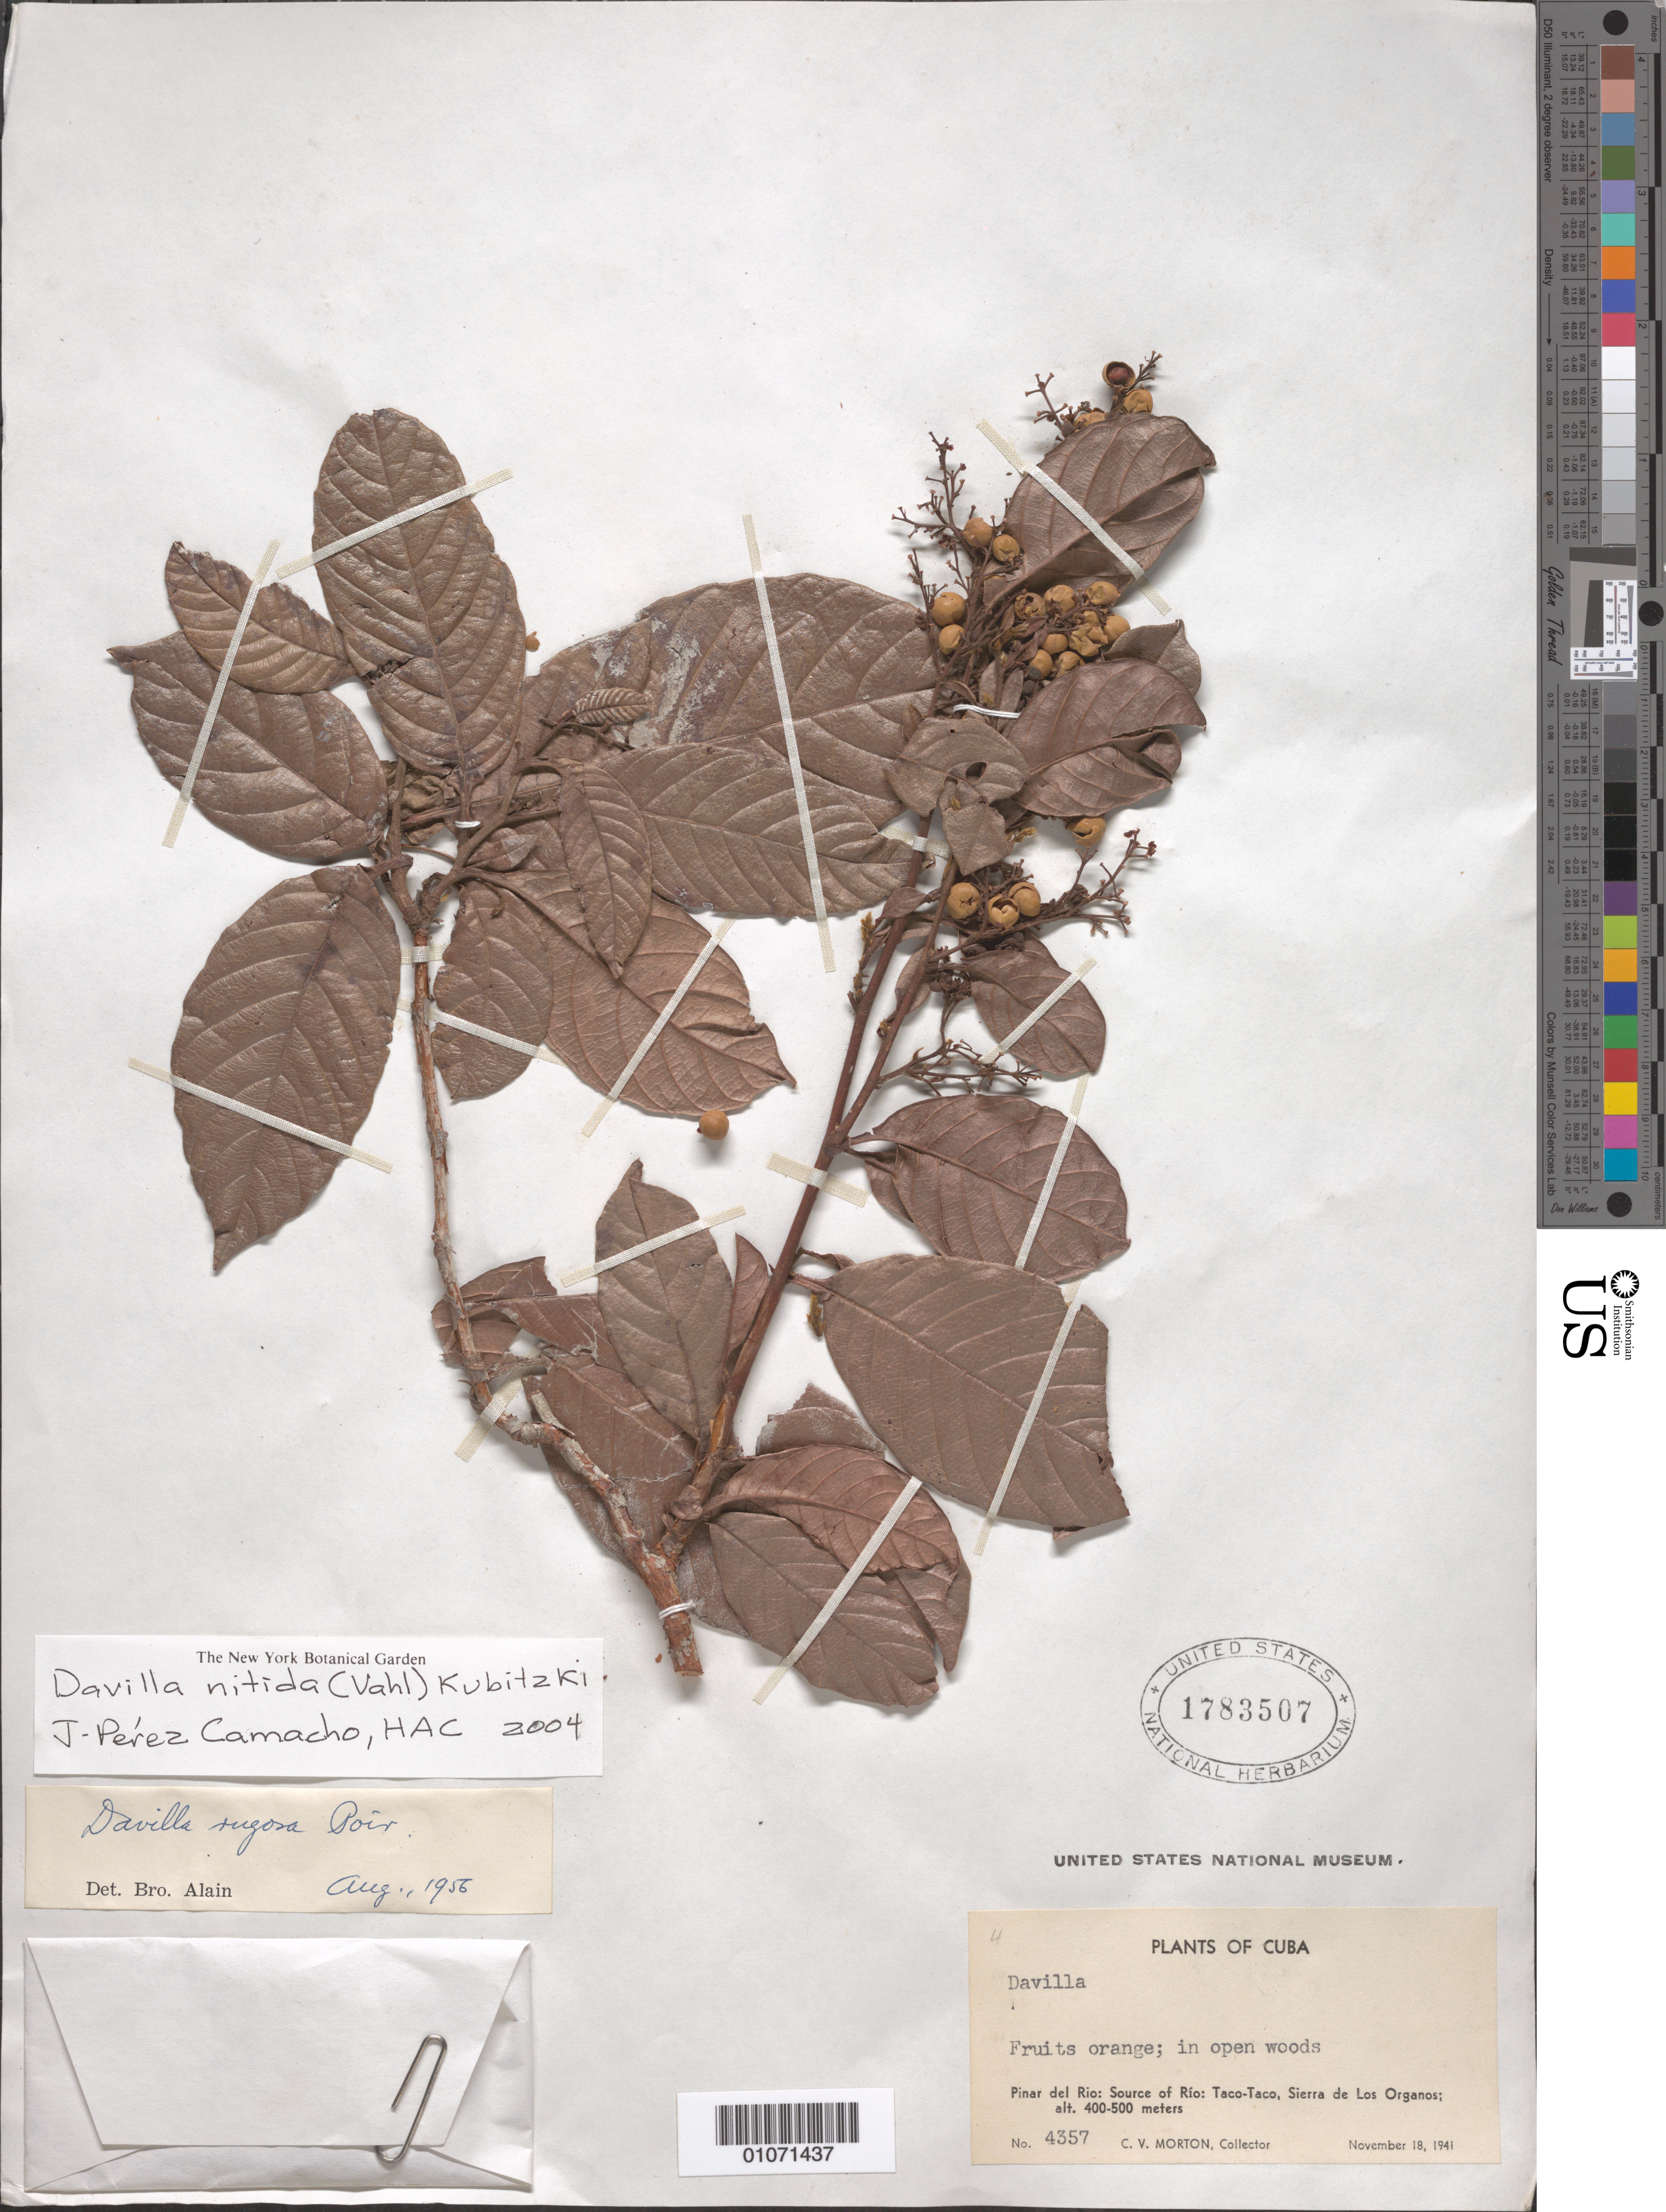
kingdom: Plantae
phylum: Tracheophyta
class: Magnoliopsida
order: Dilleniales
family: Dilleniaceae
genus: Davilla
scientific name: Davilla nitida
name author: (Vahl) Kubitzki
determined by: Peréz-Camacho, J.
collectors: C. V. Morton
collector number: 4357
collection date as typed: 18 Nov 1941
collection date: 1941-11-18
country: Cuba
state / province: Pinar del Río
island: Cuba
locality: Source of Río: Taco-Taco, Sierra de Los Organos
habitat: In open woods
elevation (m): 400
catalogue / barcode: US 1783507